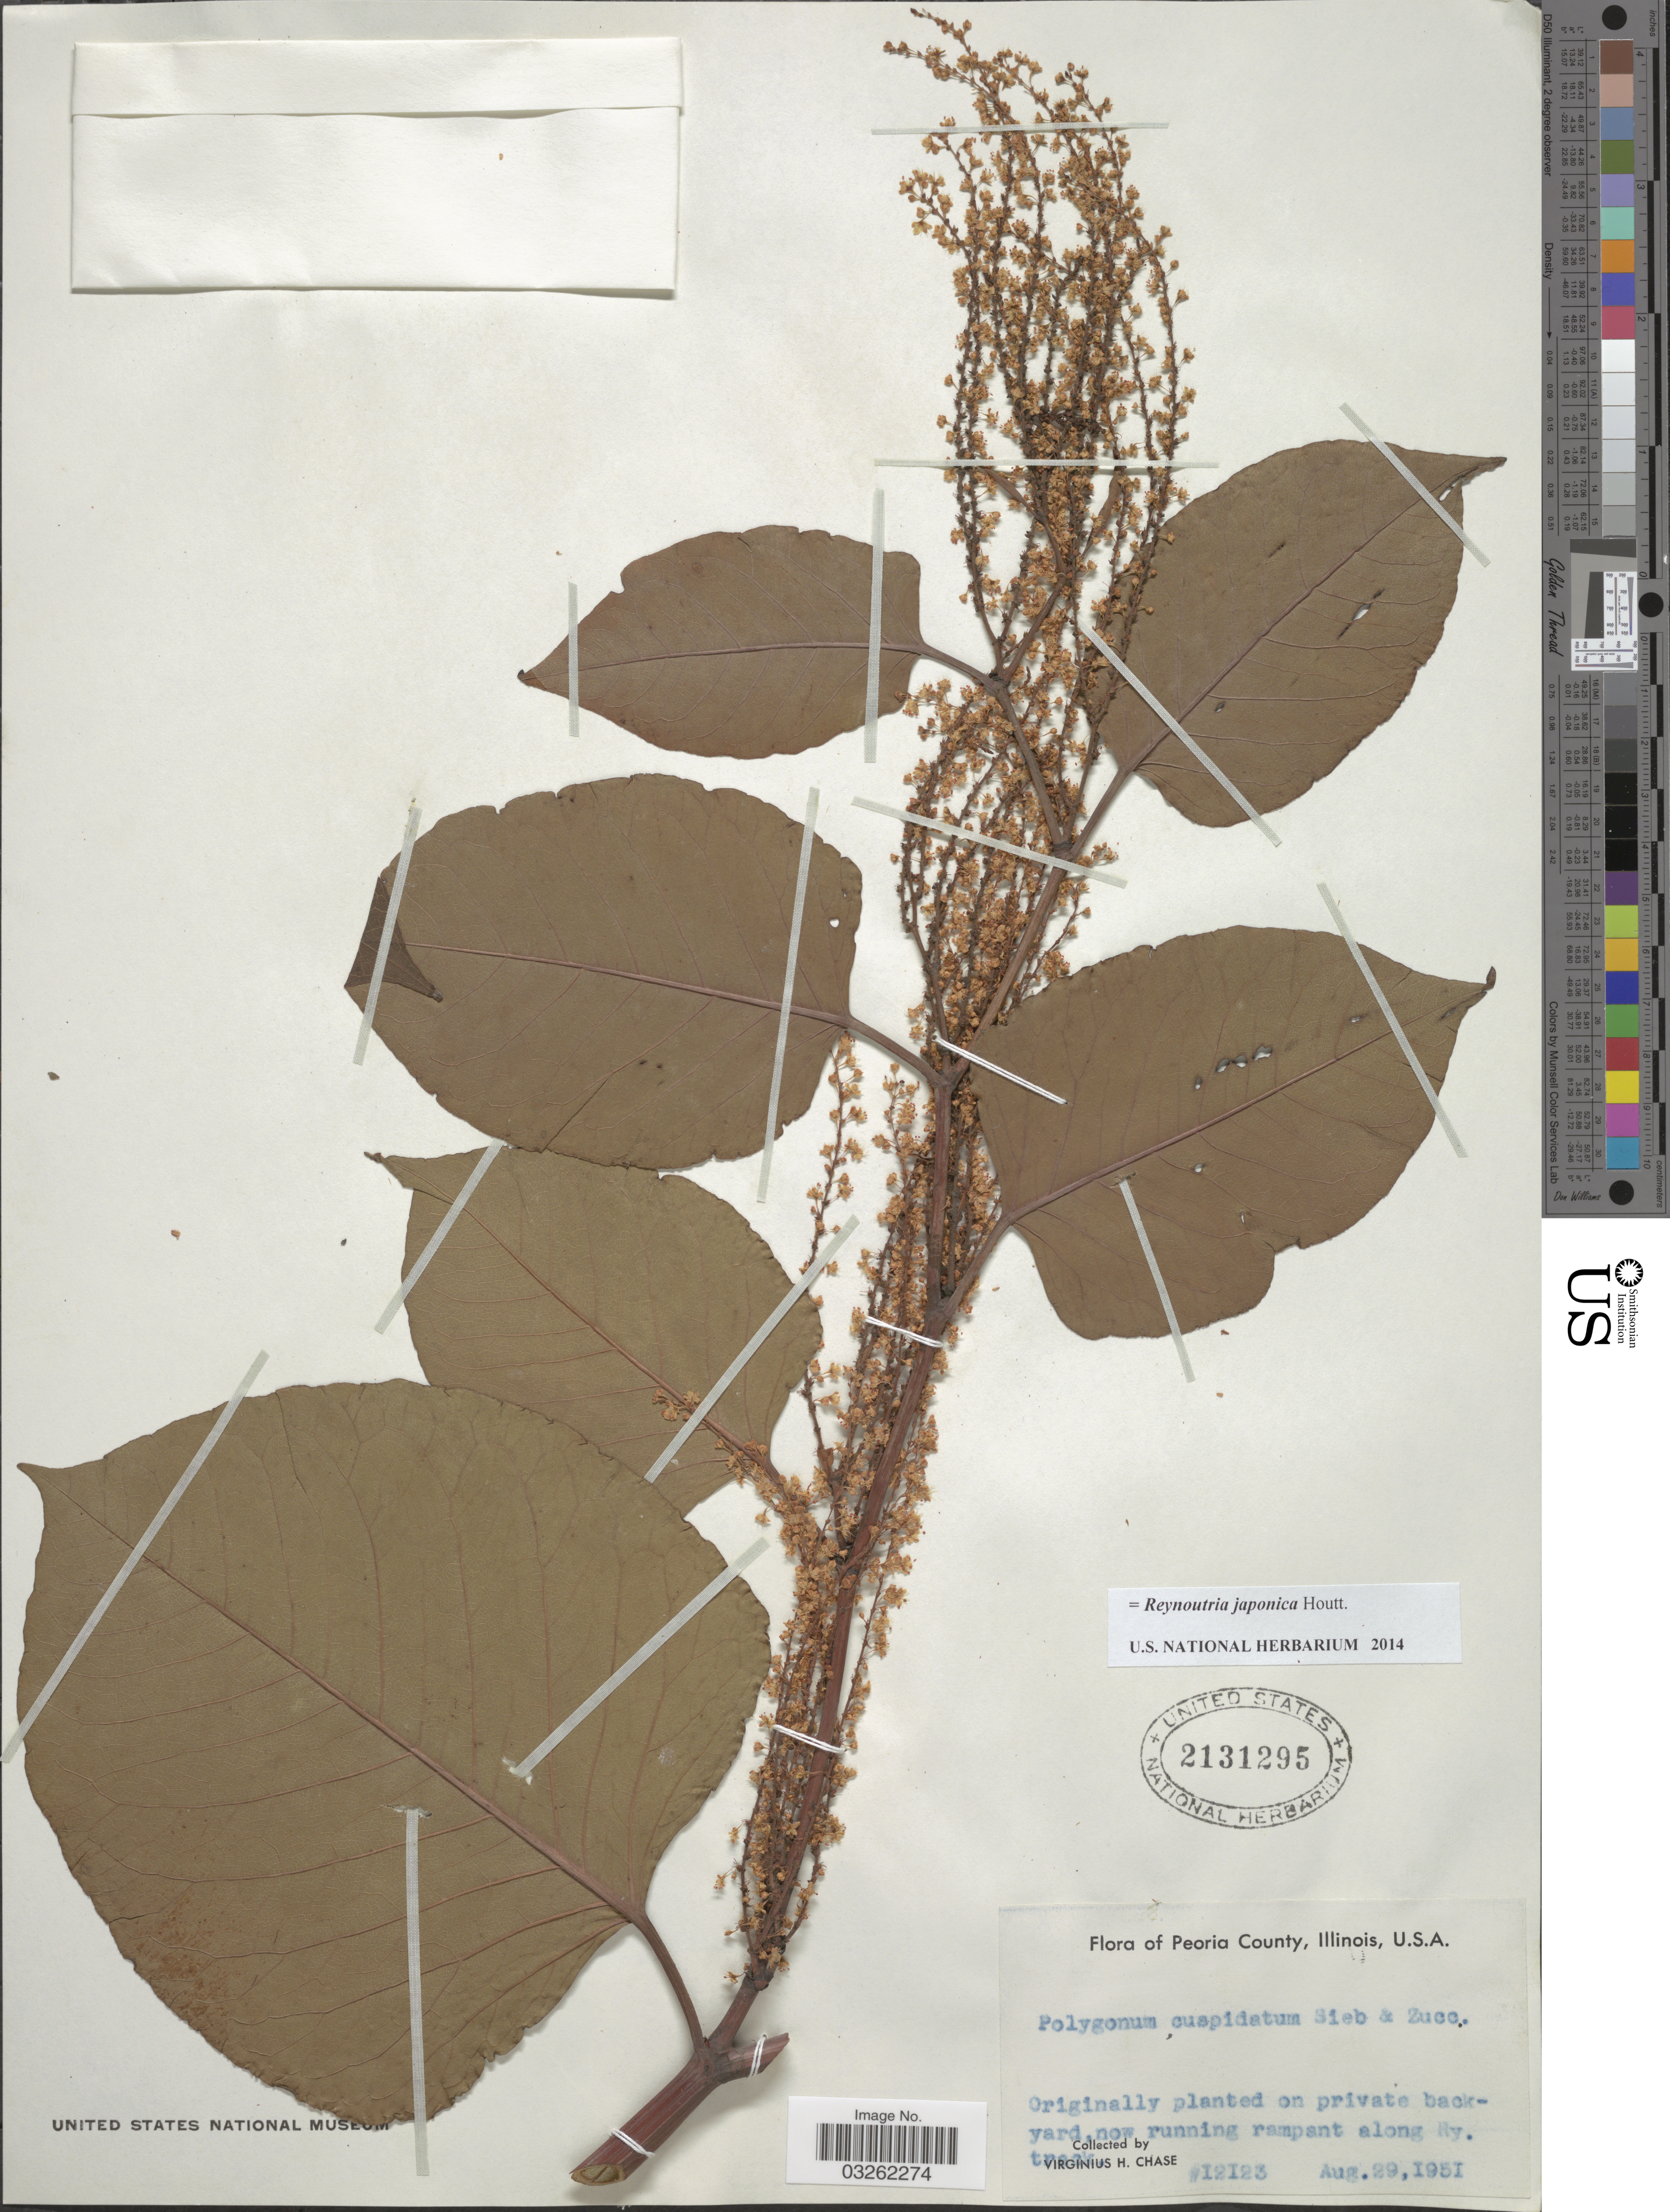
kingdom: Plantae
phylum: Tracheophyta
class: Magnoliopsida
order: Caryophyllales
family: Polygonaceae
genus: Reynoutria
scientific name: Reynoutria japonica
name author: Houtt.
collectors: V. H. Chase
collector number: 12123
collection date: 1951-08-29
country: United States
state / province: Illinois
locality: Peoria County, Originally planted on private backyard, now running rampant along Hy. track.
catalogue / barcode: US 2131295